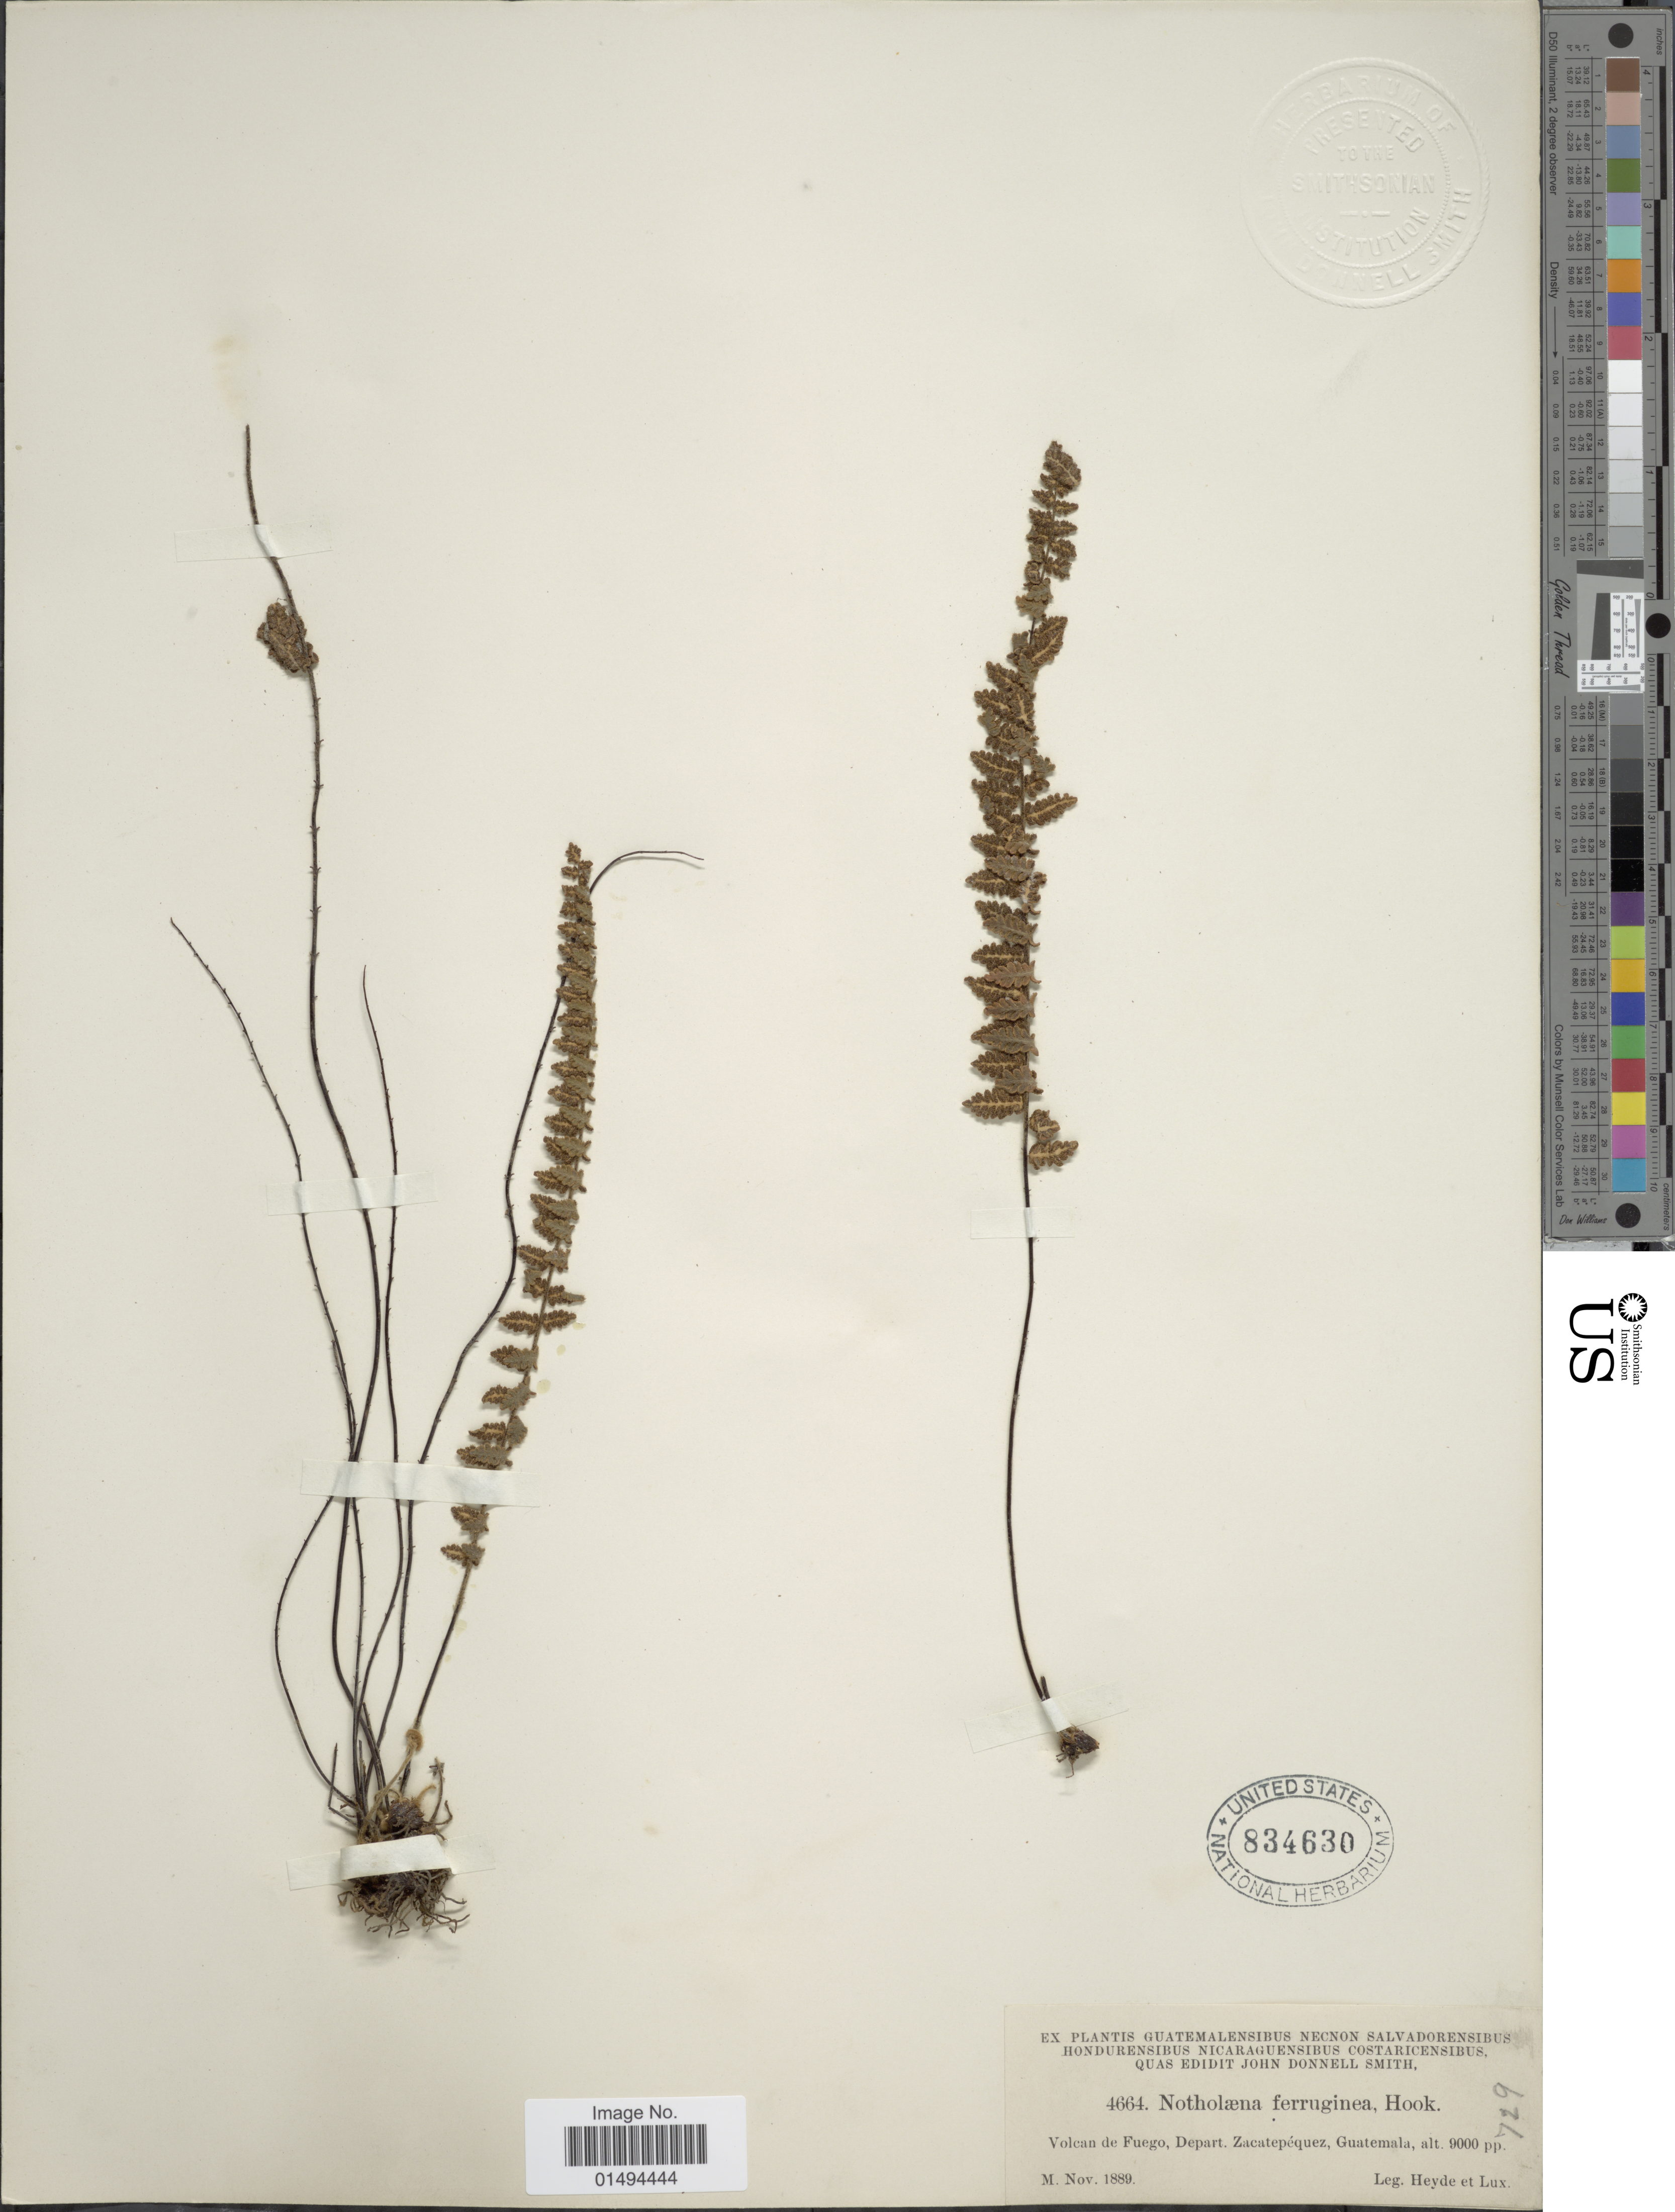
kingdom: Plantae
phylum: Tracheophyta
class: Polypodiopsida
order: Polypodiales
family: Pteridaceae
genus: Myriopteris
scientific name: Myriopteris aurea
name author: (Poir.) Grusz & Windham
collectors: E. Lux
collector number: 4664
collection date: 1889-11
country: Guatemala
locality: Volcan de Fuego, Depart. Zacatepequez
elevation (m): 2743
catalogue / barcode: US 834630